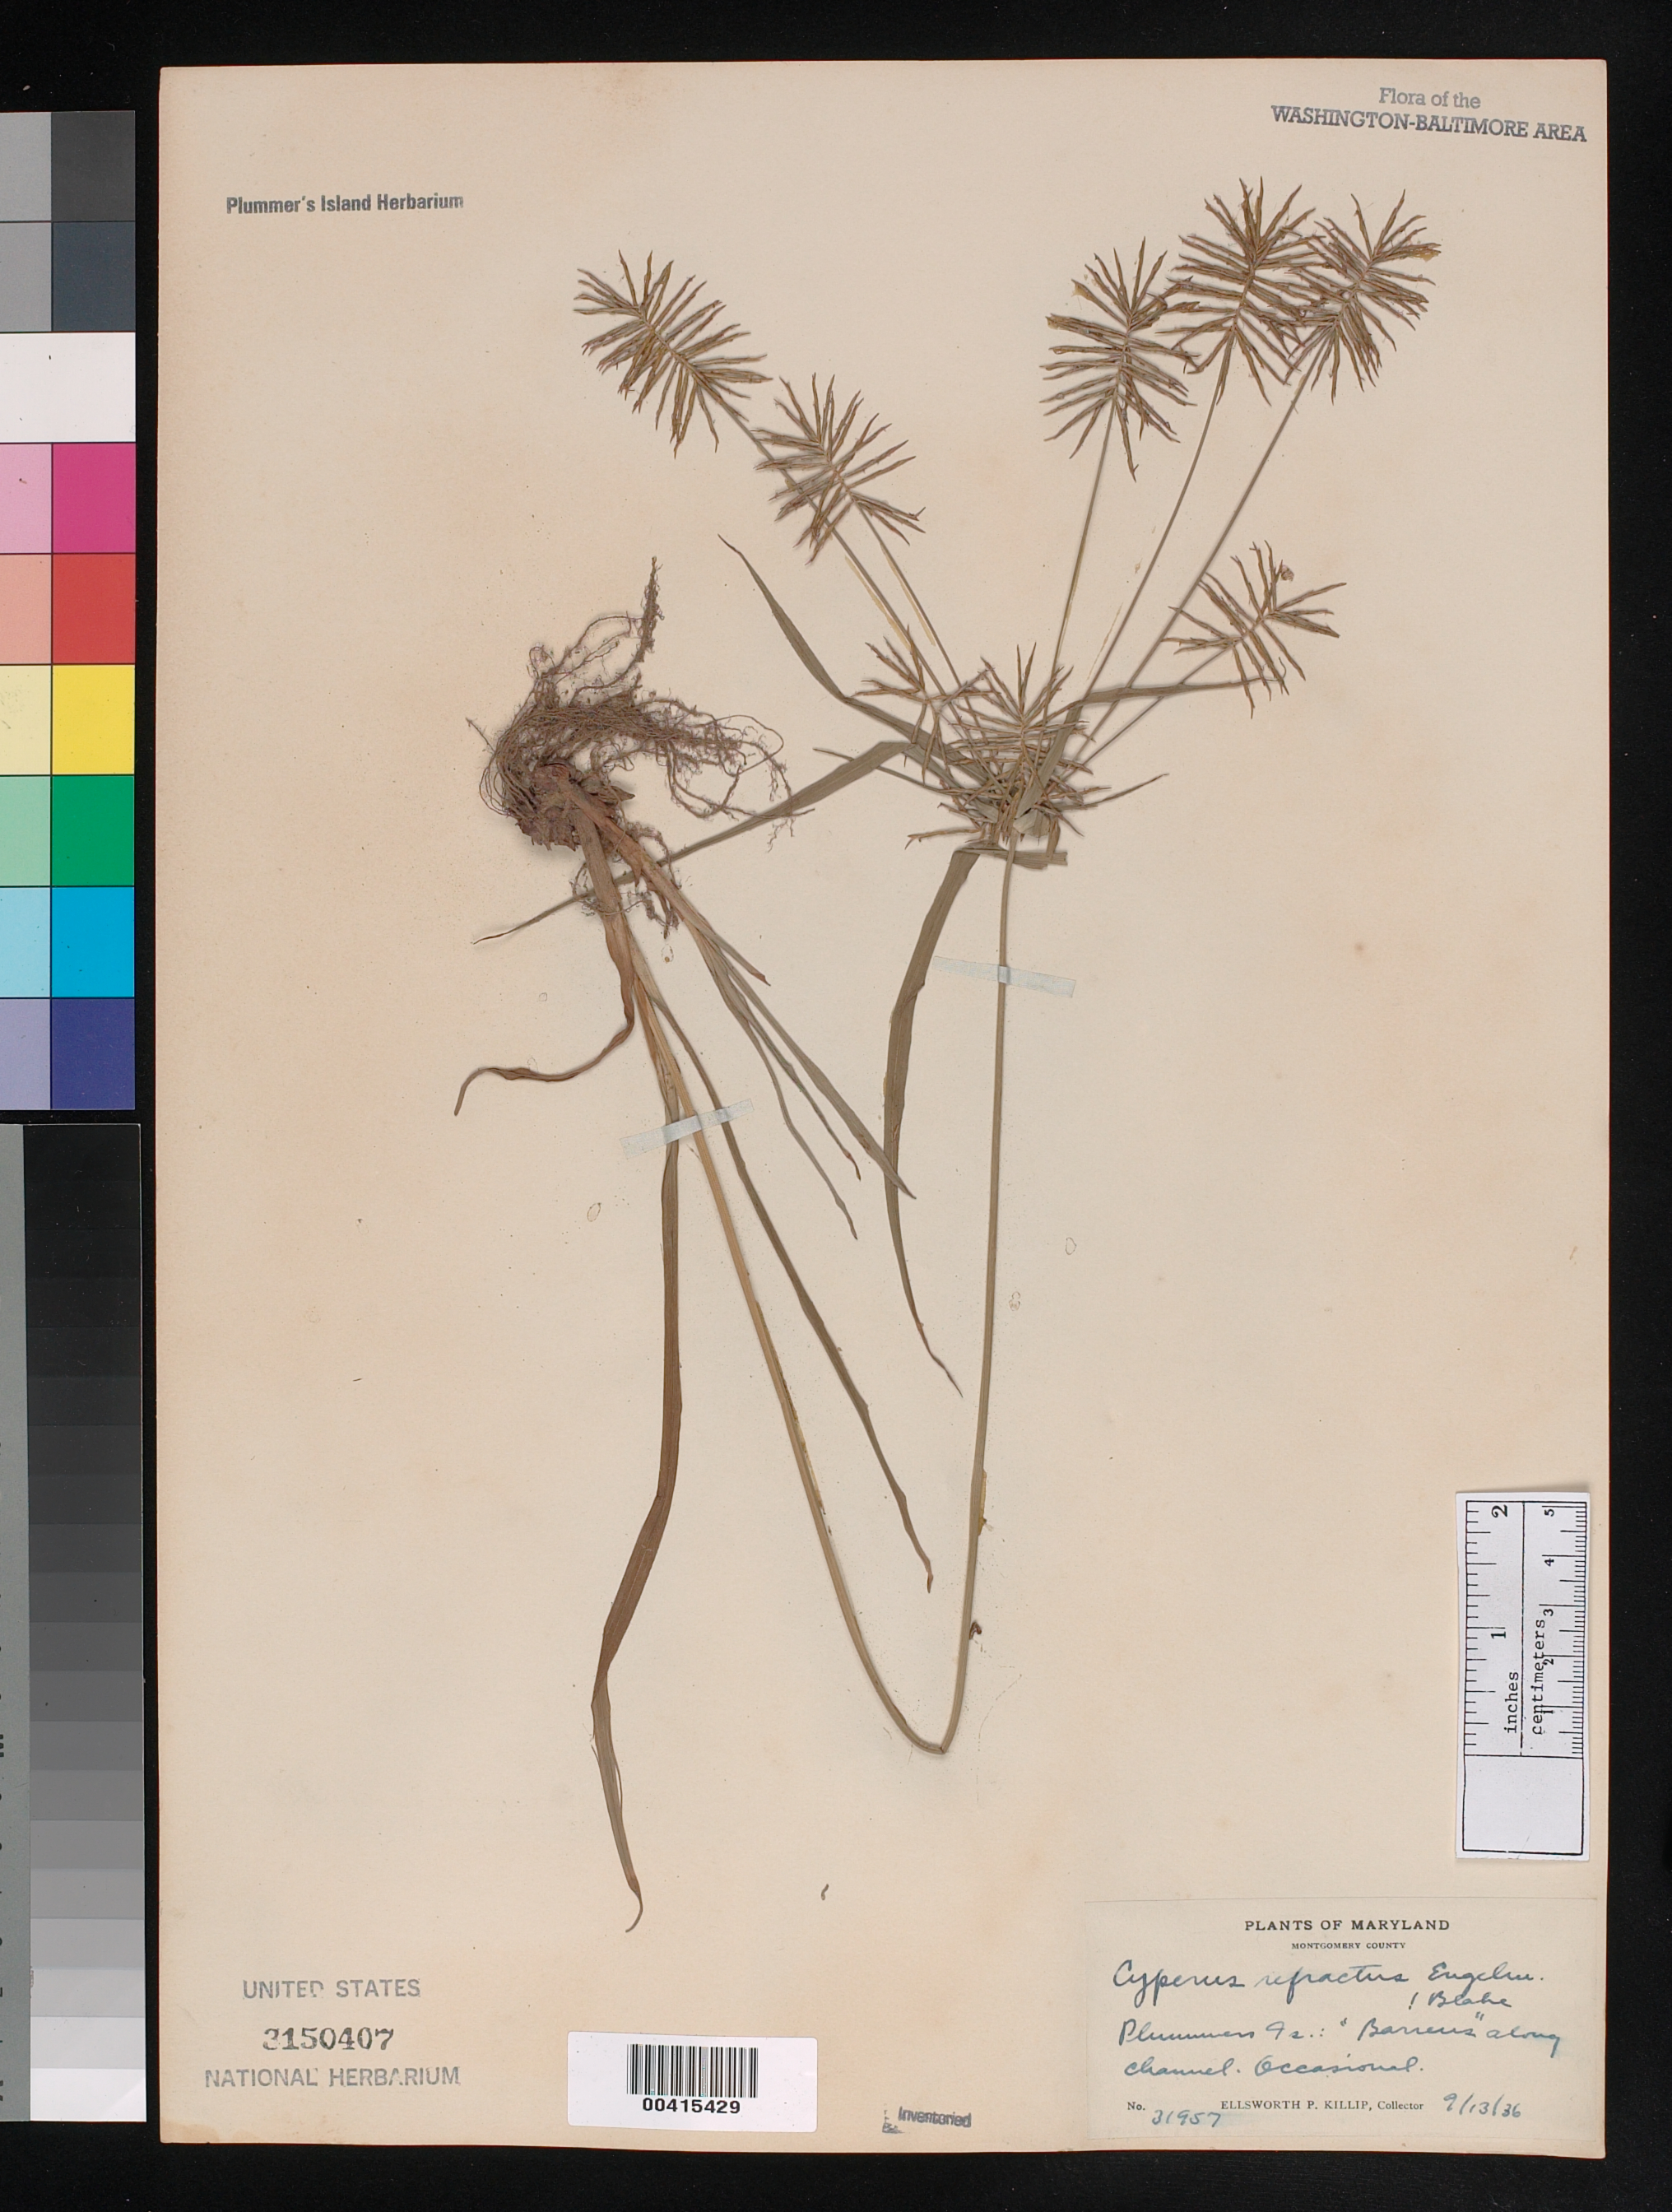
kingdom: Plantae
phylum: Tracheophyta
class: Liliopsida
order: Poales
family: Cyperaceae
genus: Cyperus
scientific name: Cyperus refractus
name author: Engelm. ex Boeckeler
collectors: E. P. Killip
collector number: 31957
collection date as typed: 13 Sep 1936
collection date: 1936-09-13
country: United States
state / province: Maryland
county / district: Montgomery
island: Plummers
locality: Plummer's Island; "barrens" along channel C. & O. Canal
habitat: Occasional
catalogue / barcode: US 3150407